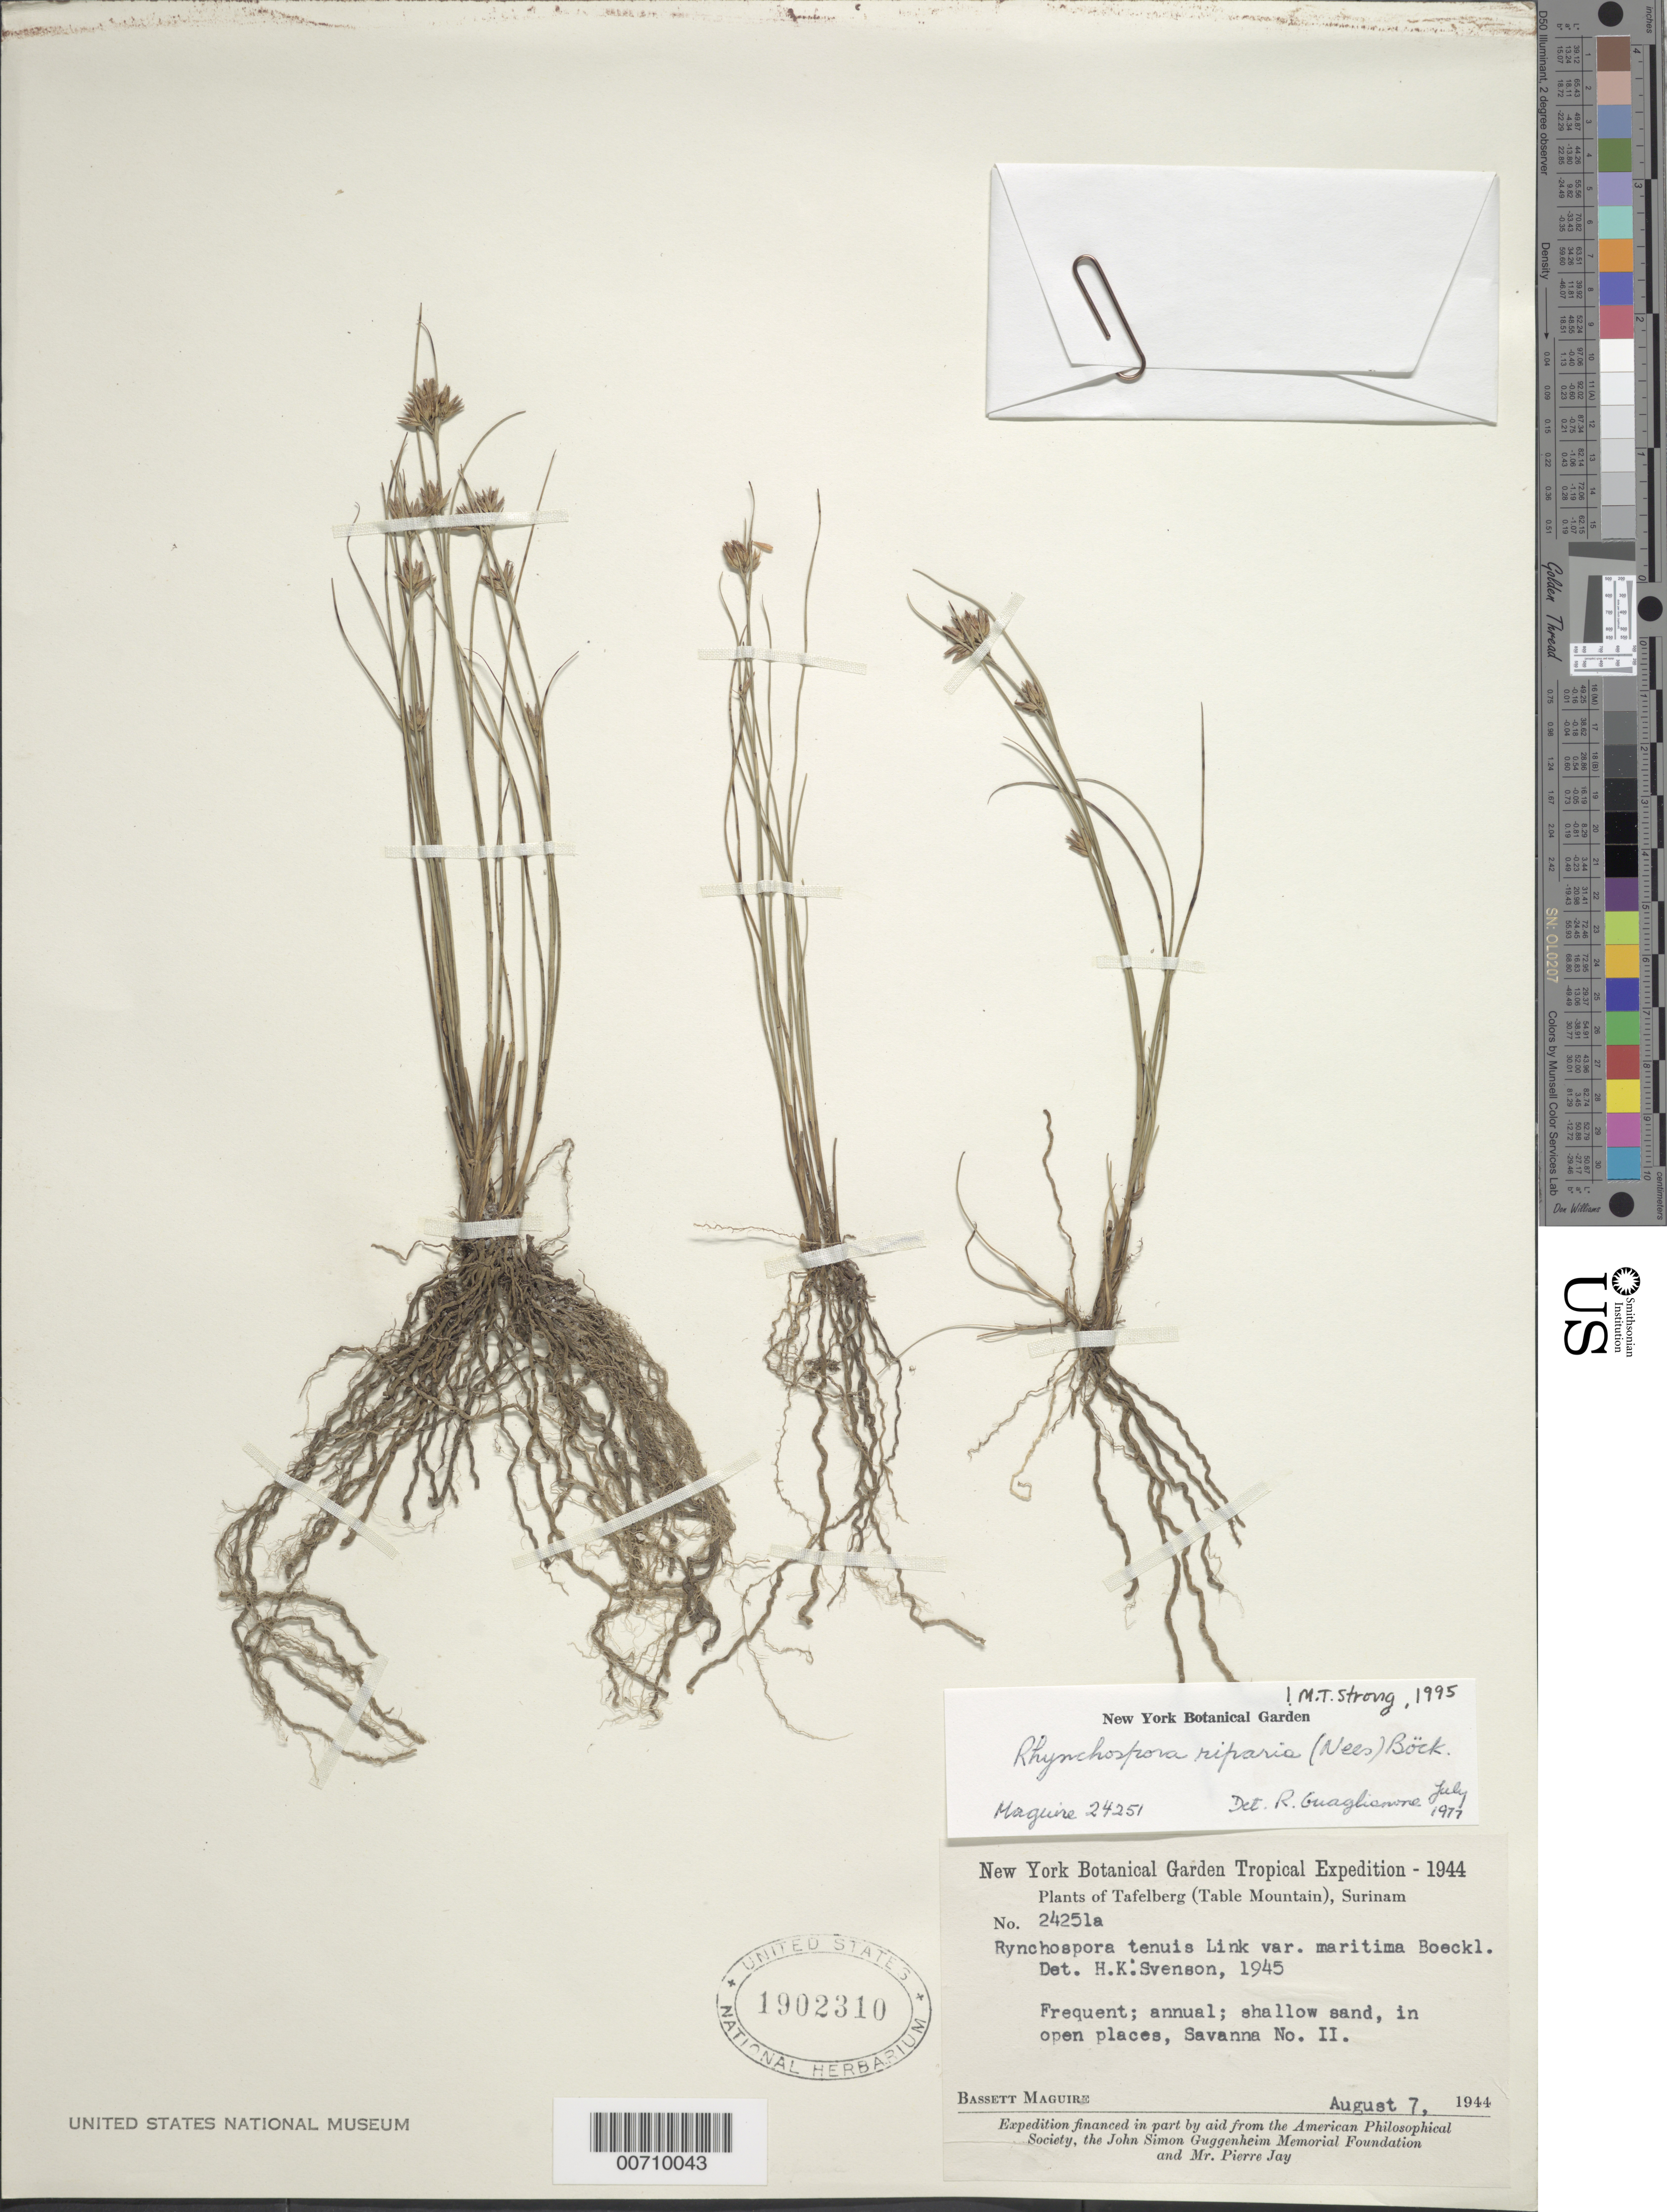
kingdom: Plantae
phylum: Tracheophyta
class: Liliopsida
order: Poales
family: Cyperaceae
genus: Rhynchospora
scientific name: Rhynchospora riparia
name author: (Nees) Boeckeler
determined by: Strong, M. T., (US), Smithsonian Institution - National Museum of Natural History (UNITED STATES)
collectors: B. Maguire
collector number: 24251 a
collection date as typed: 7-Aug-44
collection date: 1944-08-07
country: Suriname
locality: Tafelberg (Table Mountain), Savanna II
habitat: Shallow sand, in open places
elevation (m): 565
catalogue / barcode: US 1902310